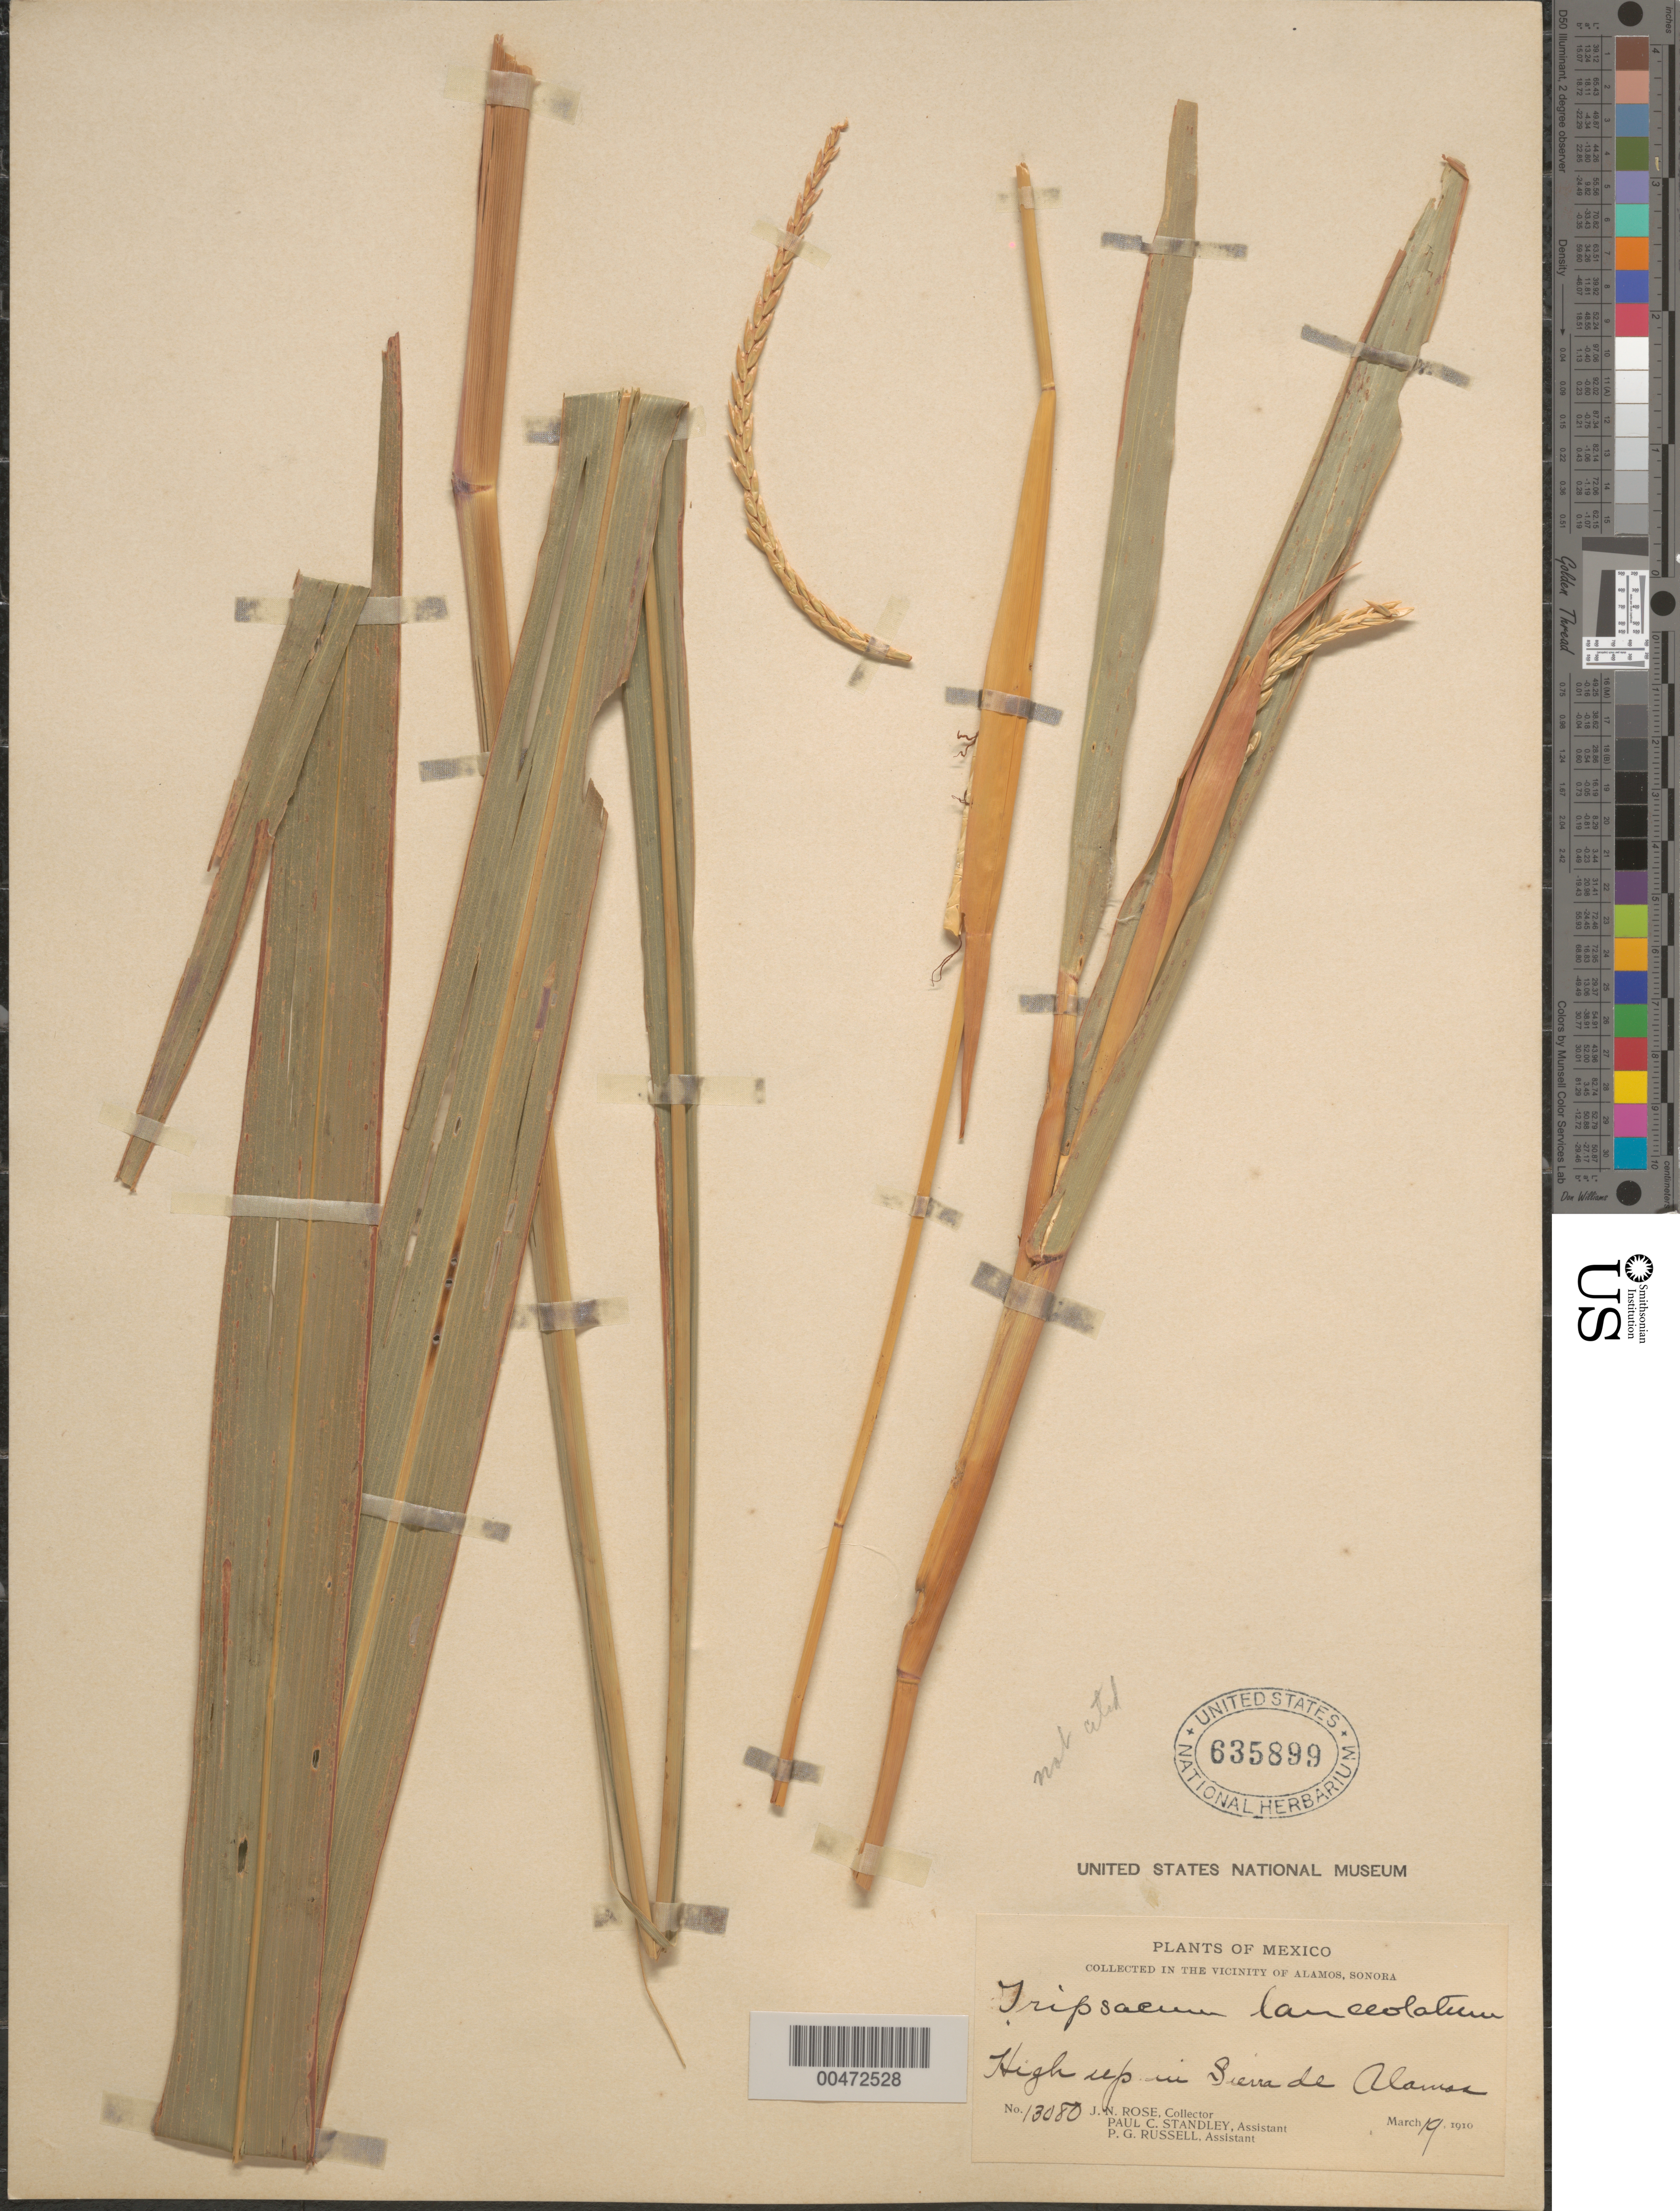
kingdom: Plantae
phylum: Tracheophyta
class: Liliopsida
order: Poales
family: Poaceae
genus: Tripsacum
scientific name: Tripsacum lanceolatum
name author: Rupr. ex E. Fourn.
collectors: J. N. Rose, P. C. Standley & P. G. Russell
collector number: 13080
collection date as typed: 19 Mar 1910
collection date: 1910-03-19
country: Mexico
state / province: Sonora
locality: Vicinity of Alamos, Sierra de Alamos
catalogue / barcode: US 635899